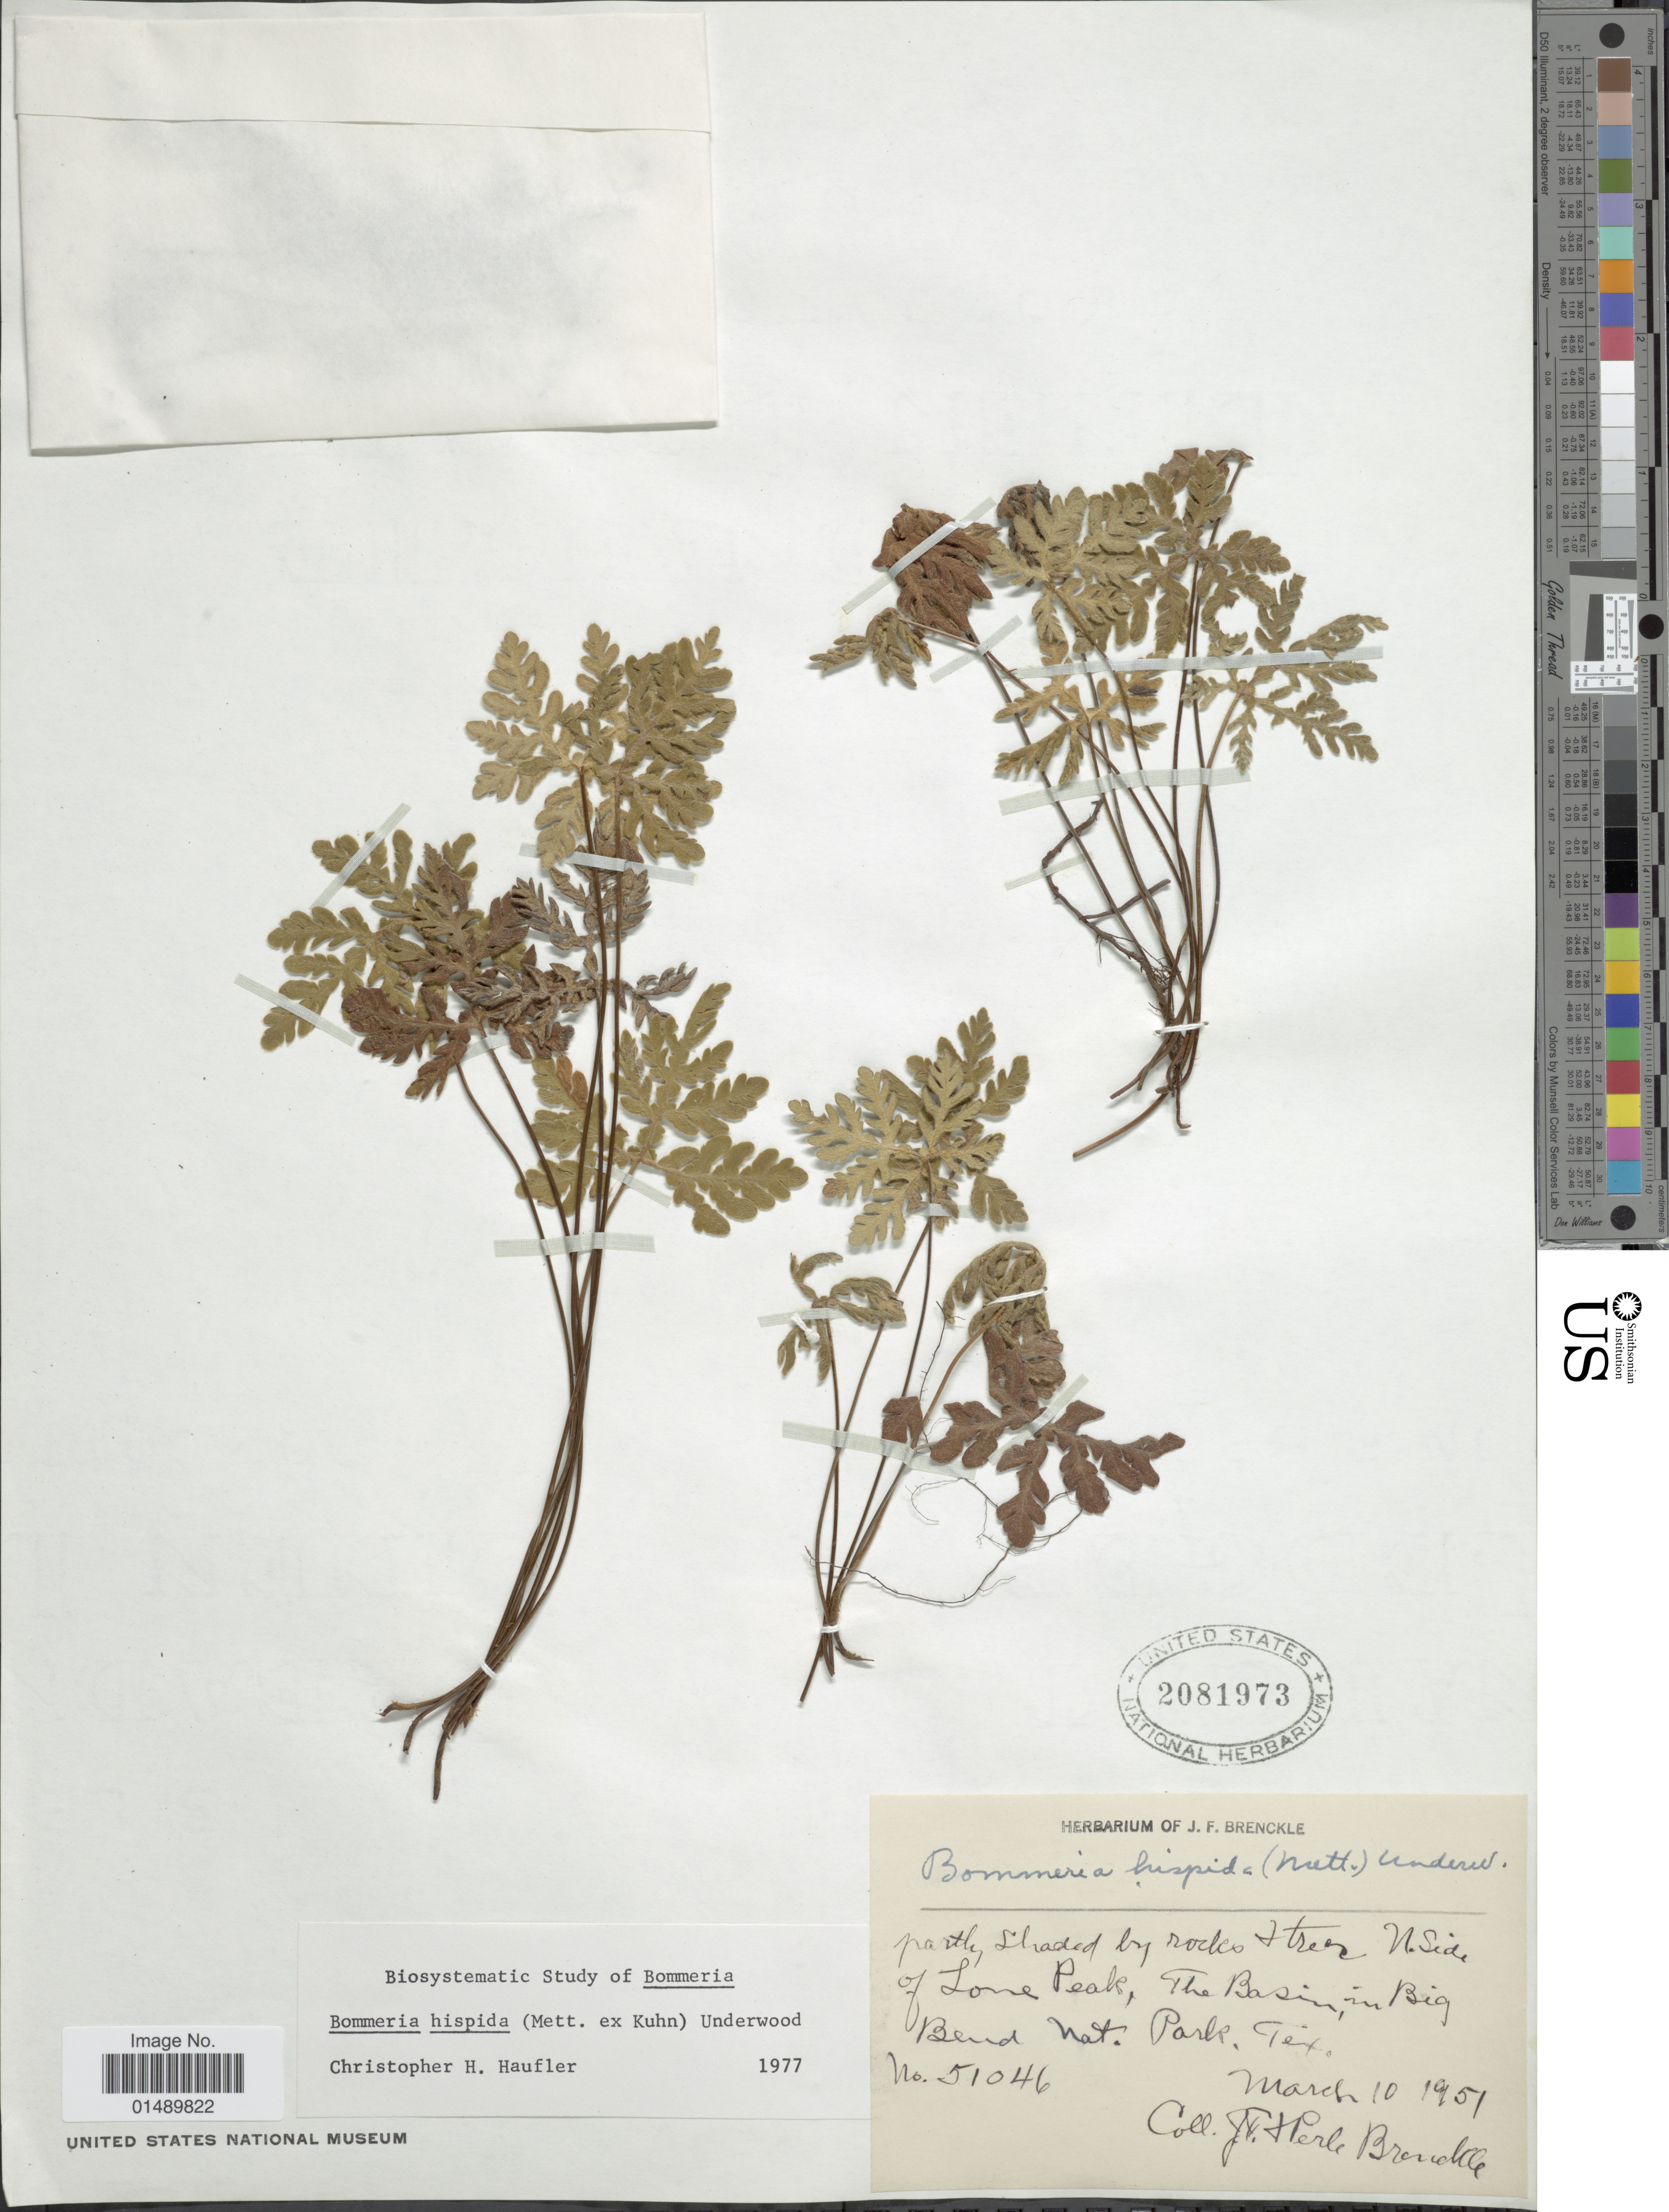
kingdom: Plantae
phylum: Tracheophyta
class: Polypodiopsida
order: Polypodiales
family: Pteridaceae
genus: Bommeria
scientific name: Bommeria hispida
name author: (Mett. ex Kuhn) Underw.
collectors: J. Brenckle & P. Brenckle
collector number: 51046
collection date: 1951-03-10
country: United States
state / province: Texas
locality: Partly shaded by rocks + trees, N. side of Lone Peak, the Basin in Big Bend Nat. Park.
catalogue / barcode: US 2081973